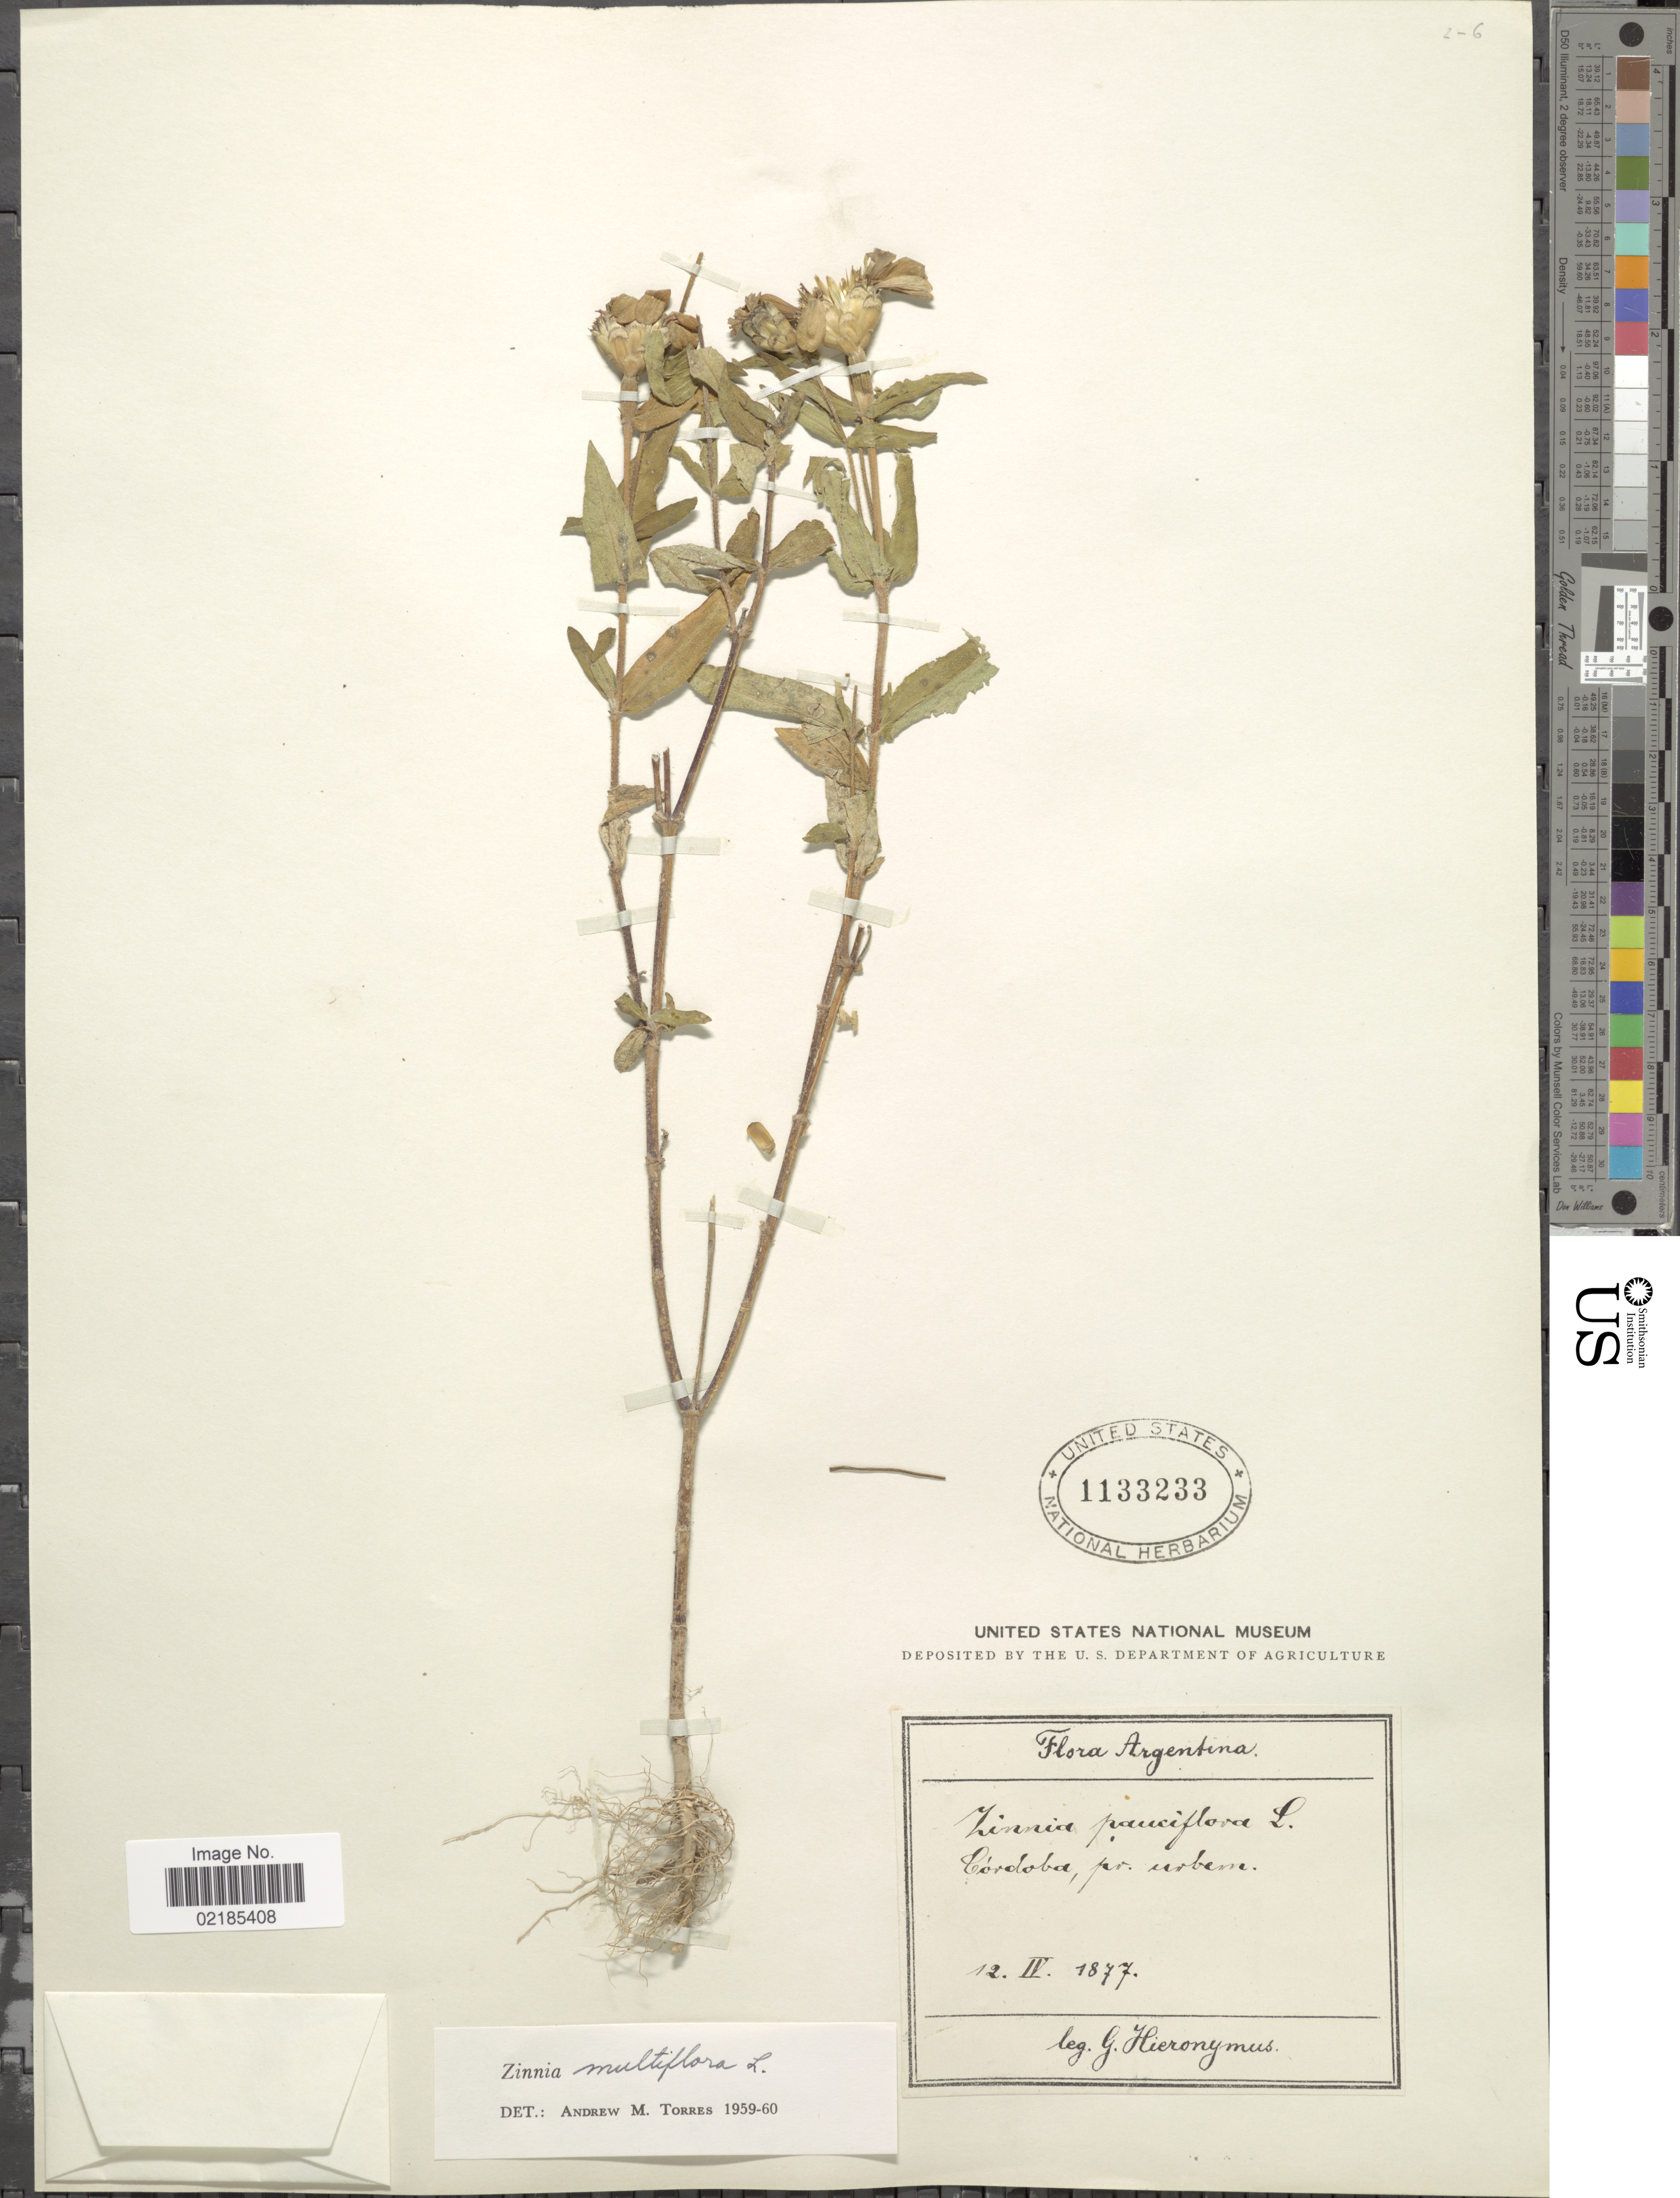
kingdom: Plantae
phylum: Tracheophyta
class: Magnoliopsida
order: Asterales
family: Asteraceae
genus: Zinnia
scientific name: Zinnia multiflora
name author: L.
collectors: -. Hieronymus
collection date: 1877-04-12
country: Argentina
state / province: Cordoba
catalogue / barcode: US 1133233